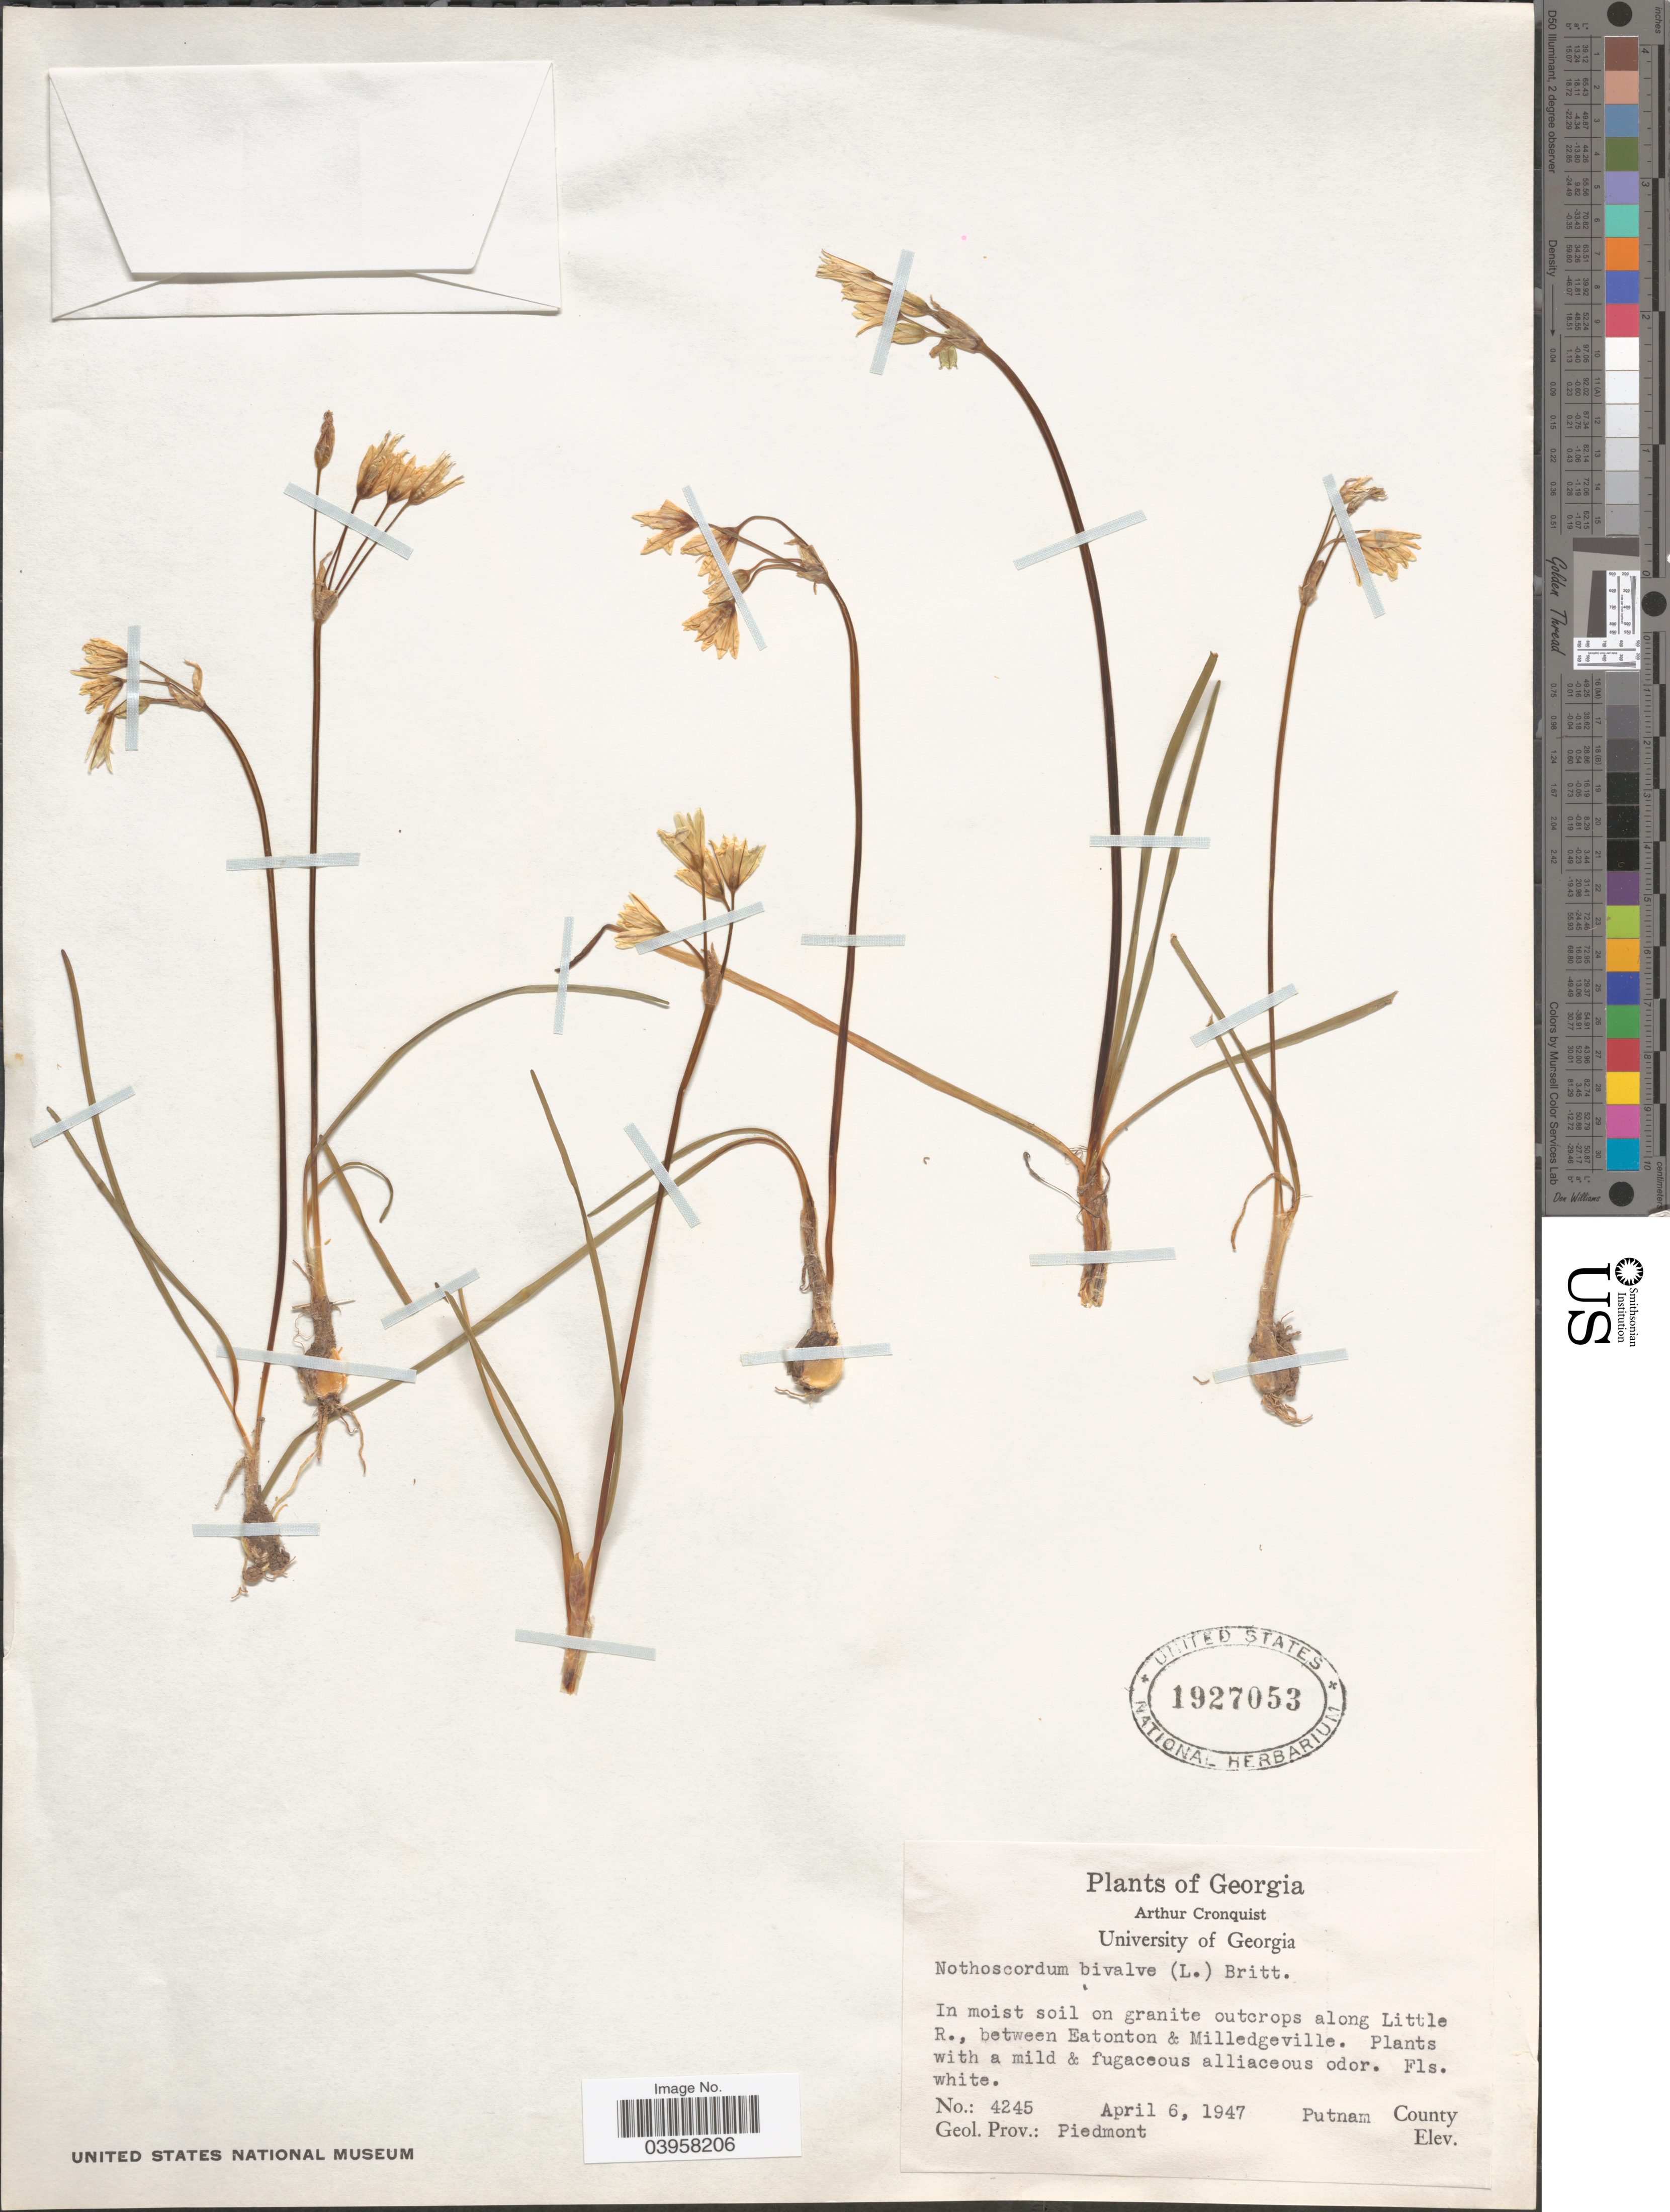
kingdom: Plantae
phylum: Tracheophyta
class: Liliopsida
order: Asparagales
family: Amaryllidaceae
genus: Nothoscordum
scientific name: Nothoscordum bivalve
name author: (L.) Britton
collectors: A. J. Cronquist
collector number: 4245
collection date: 1947-04-06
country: United States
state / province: Georgia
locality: In moist soil on granite outcrops along Little R., between Eatonton & Milledgeville. Putnam County. Geol. Prov.: Piedmont.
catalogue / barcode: US 1927053